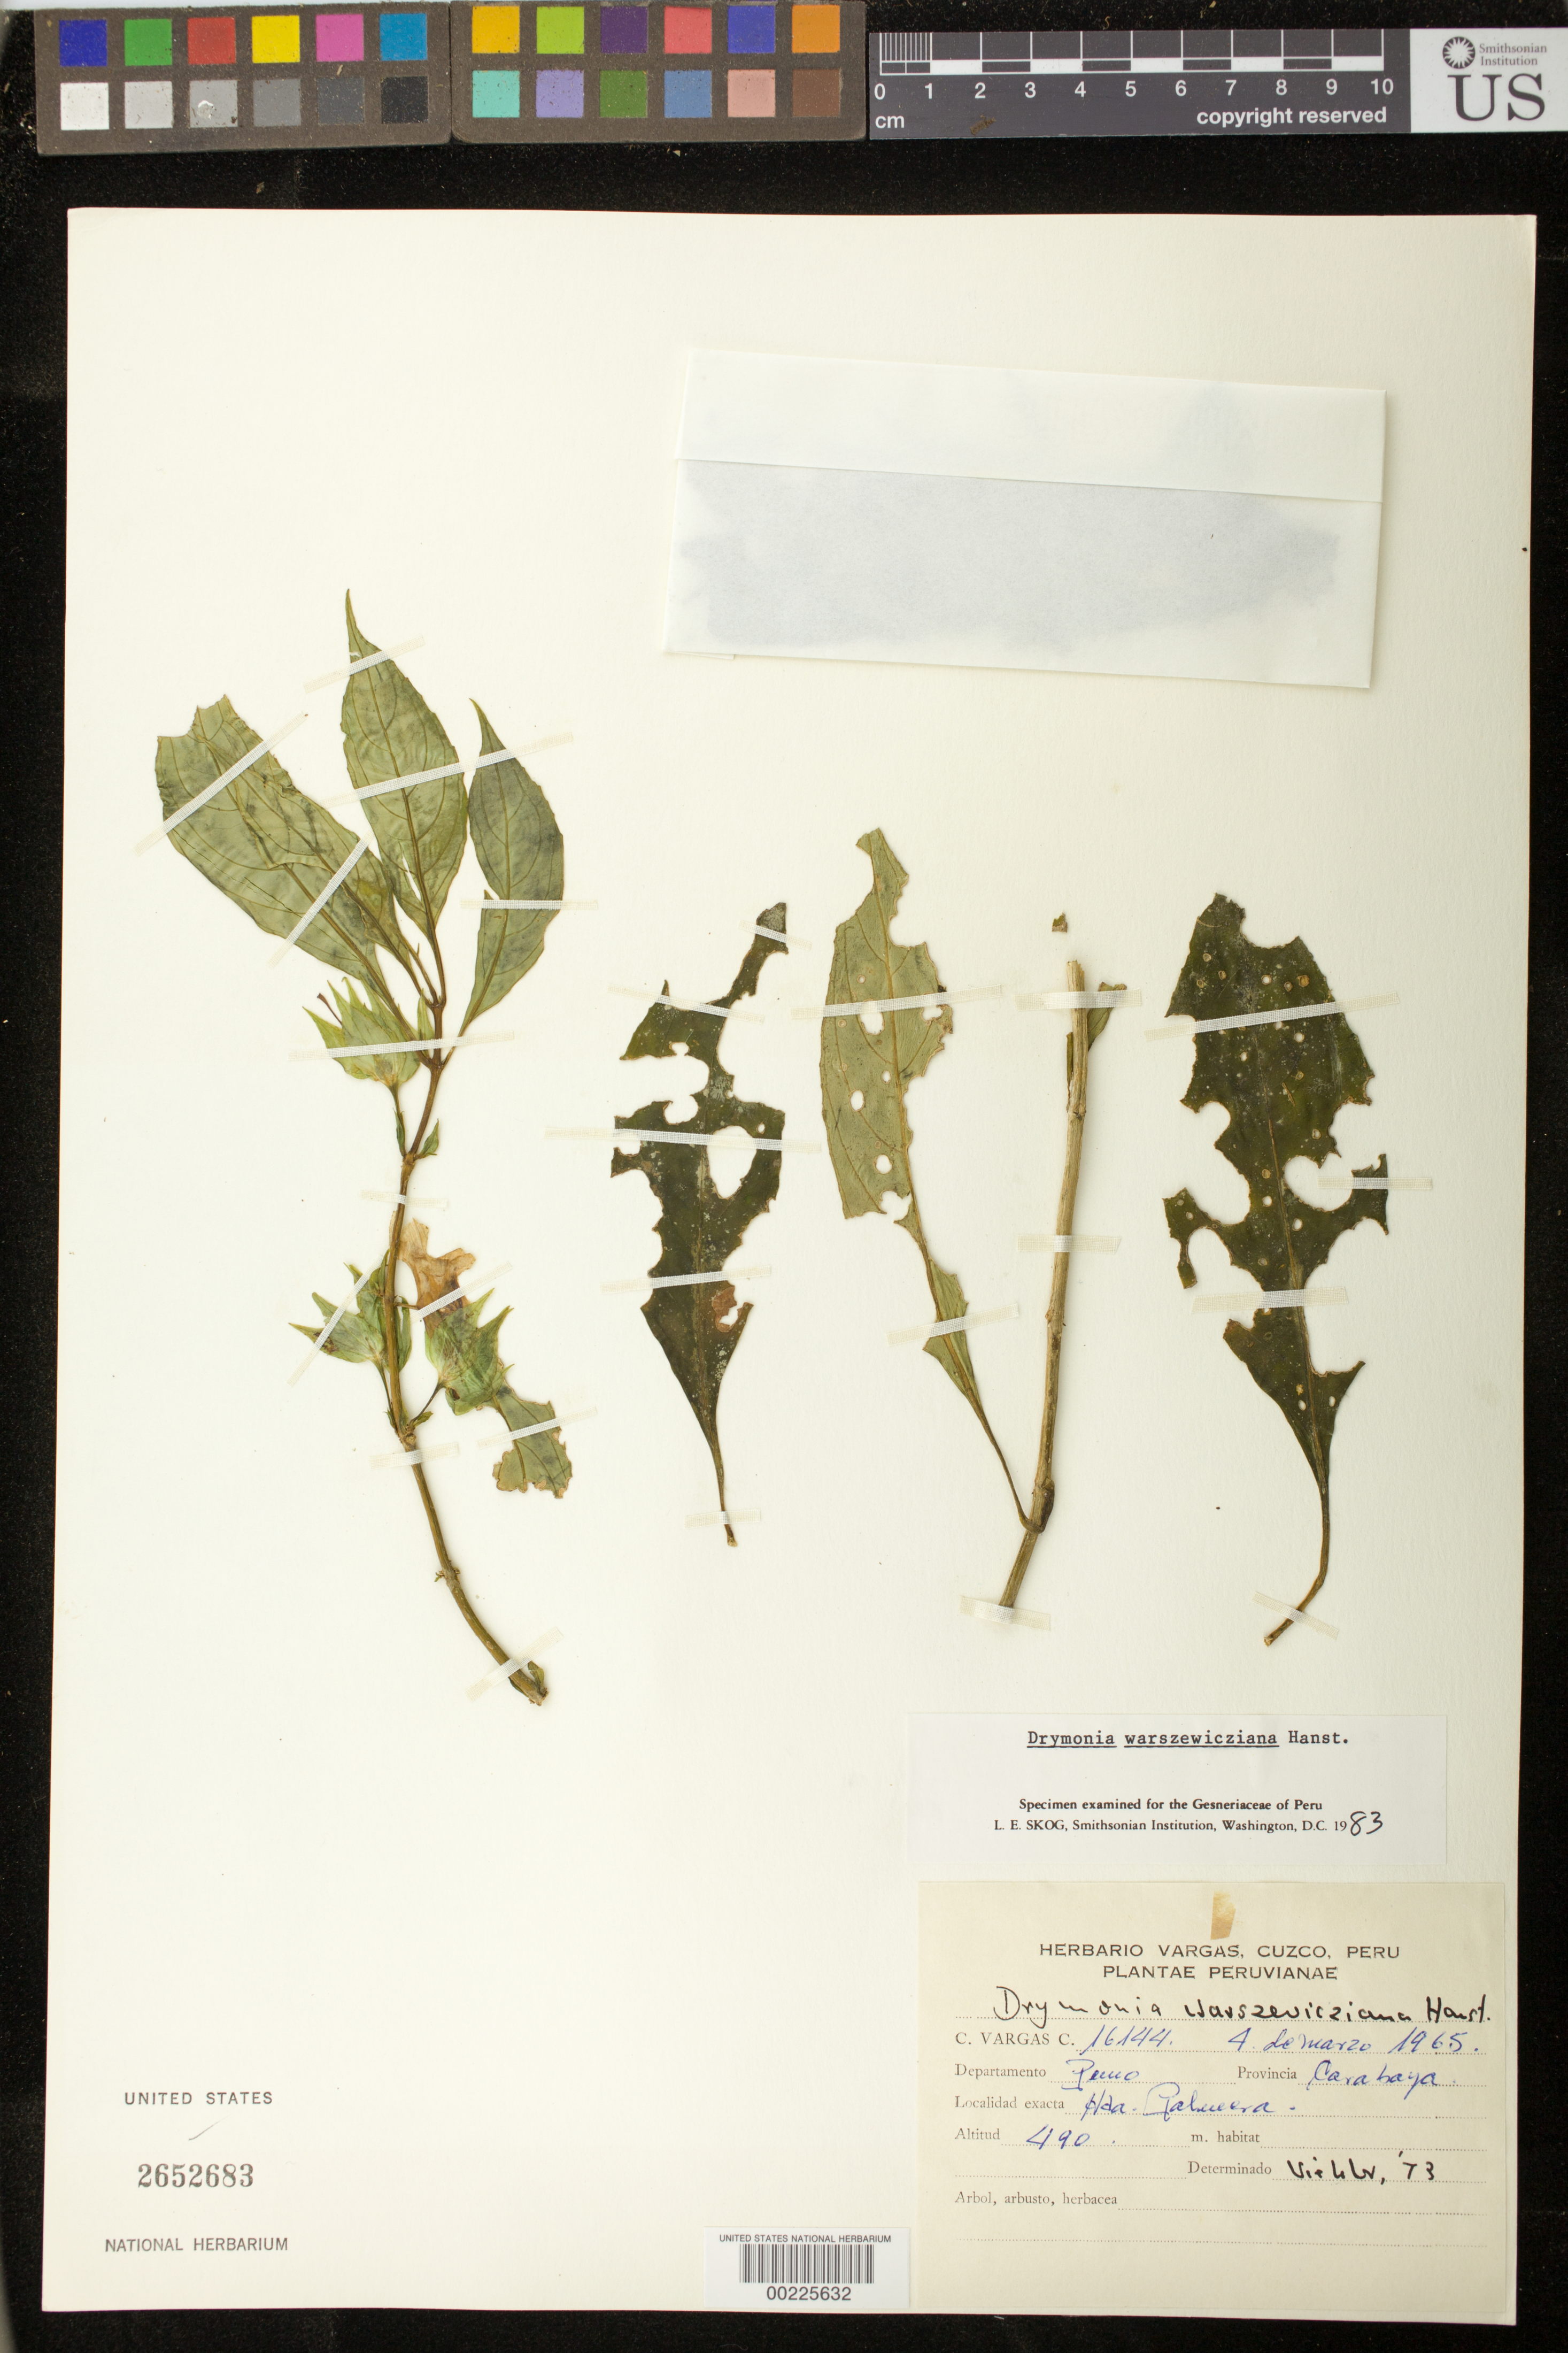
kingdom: Plantae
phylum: Tracheophyta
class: Magnoliopsida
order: Lamiales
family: Gesneriaceae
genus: Drymonia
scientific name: Drymonia warszewicziana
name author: Hanst.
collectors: C. Vargas C.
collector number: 16144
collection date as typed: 04 Mar 1965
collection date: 1965-03-04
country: Peru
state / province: Puno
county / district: Carabaya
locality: Prov. Carabaya; Hda Palucera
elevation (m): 490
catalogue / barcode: US 2652683